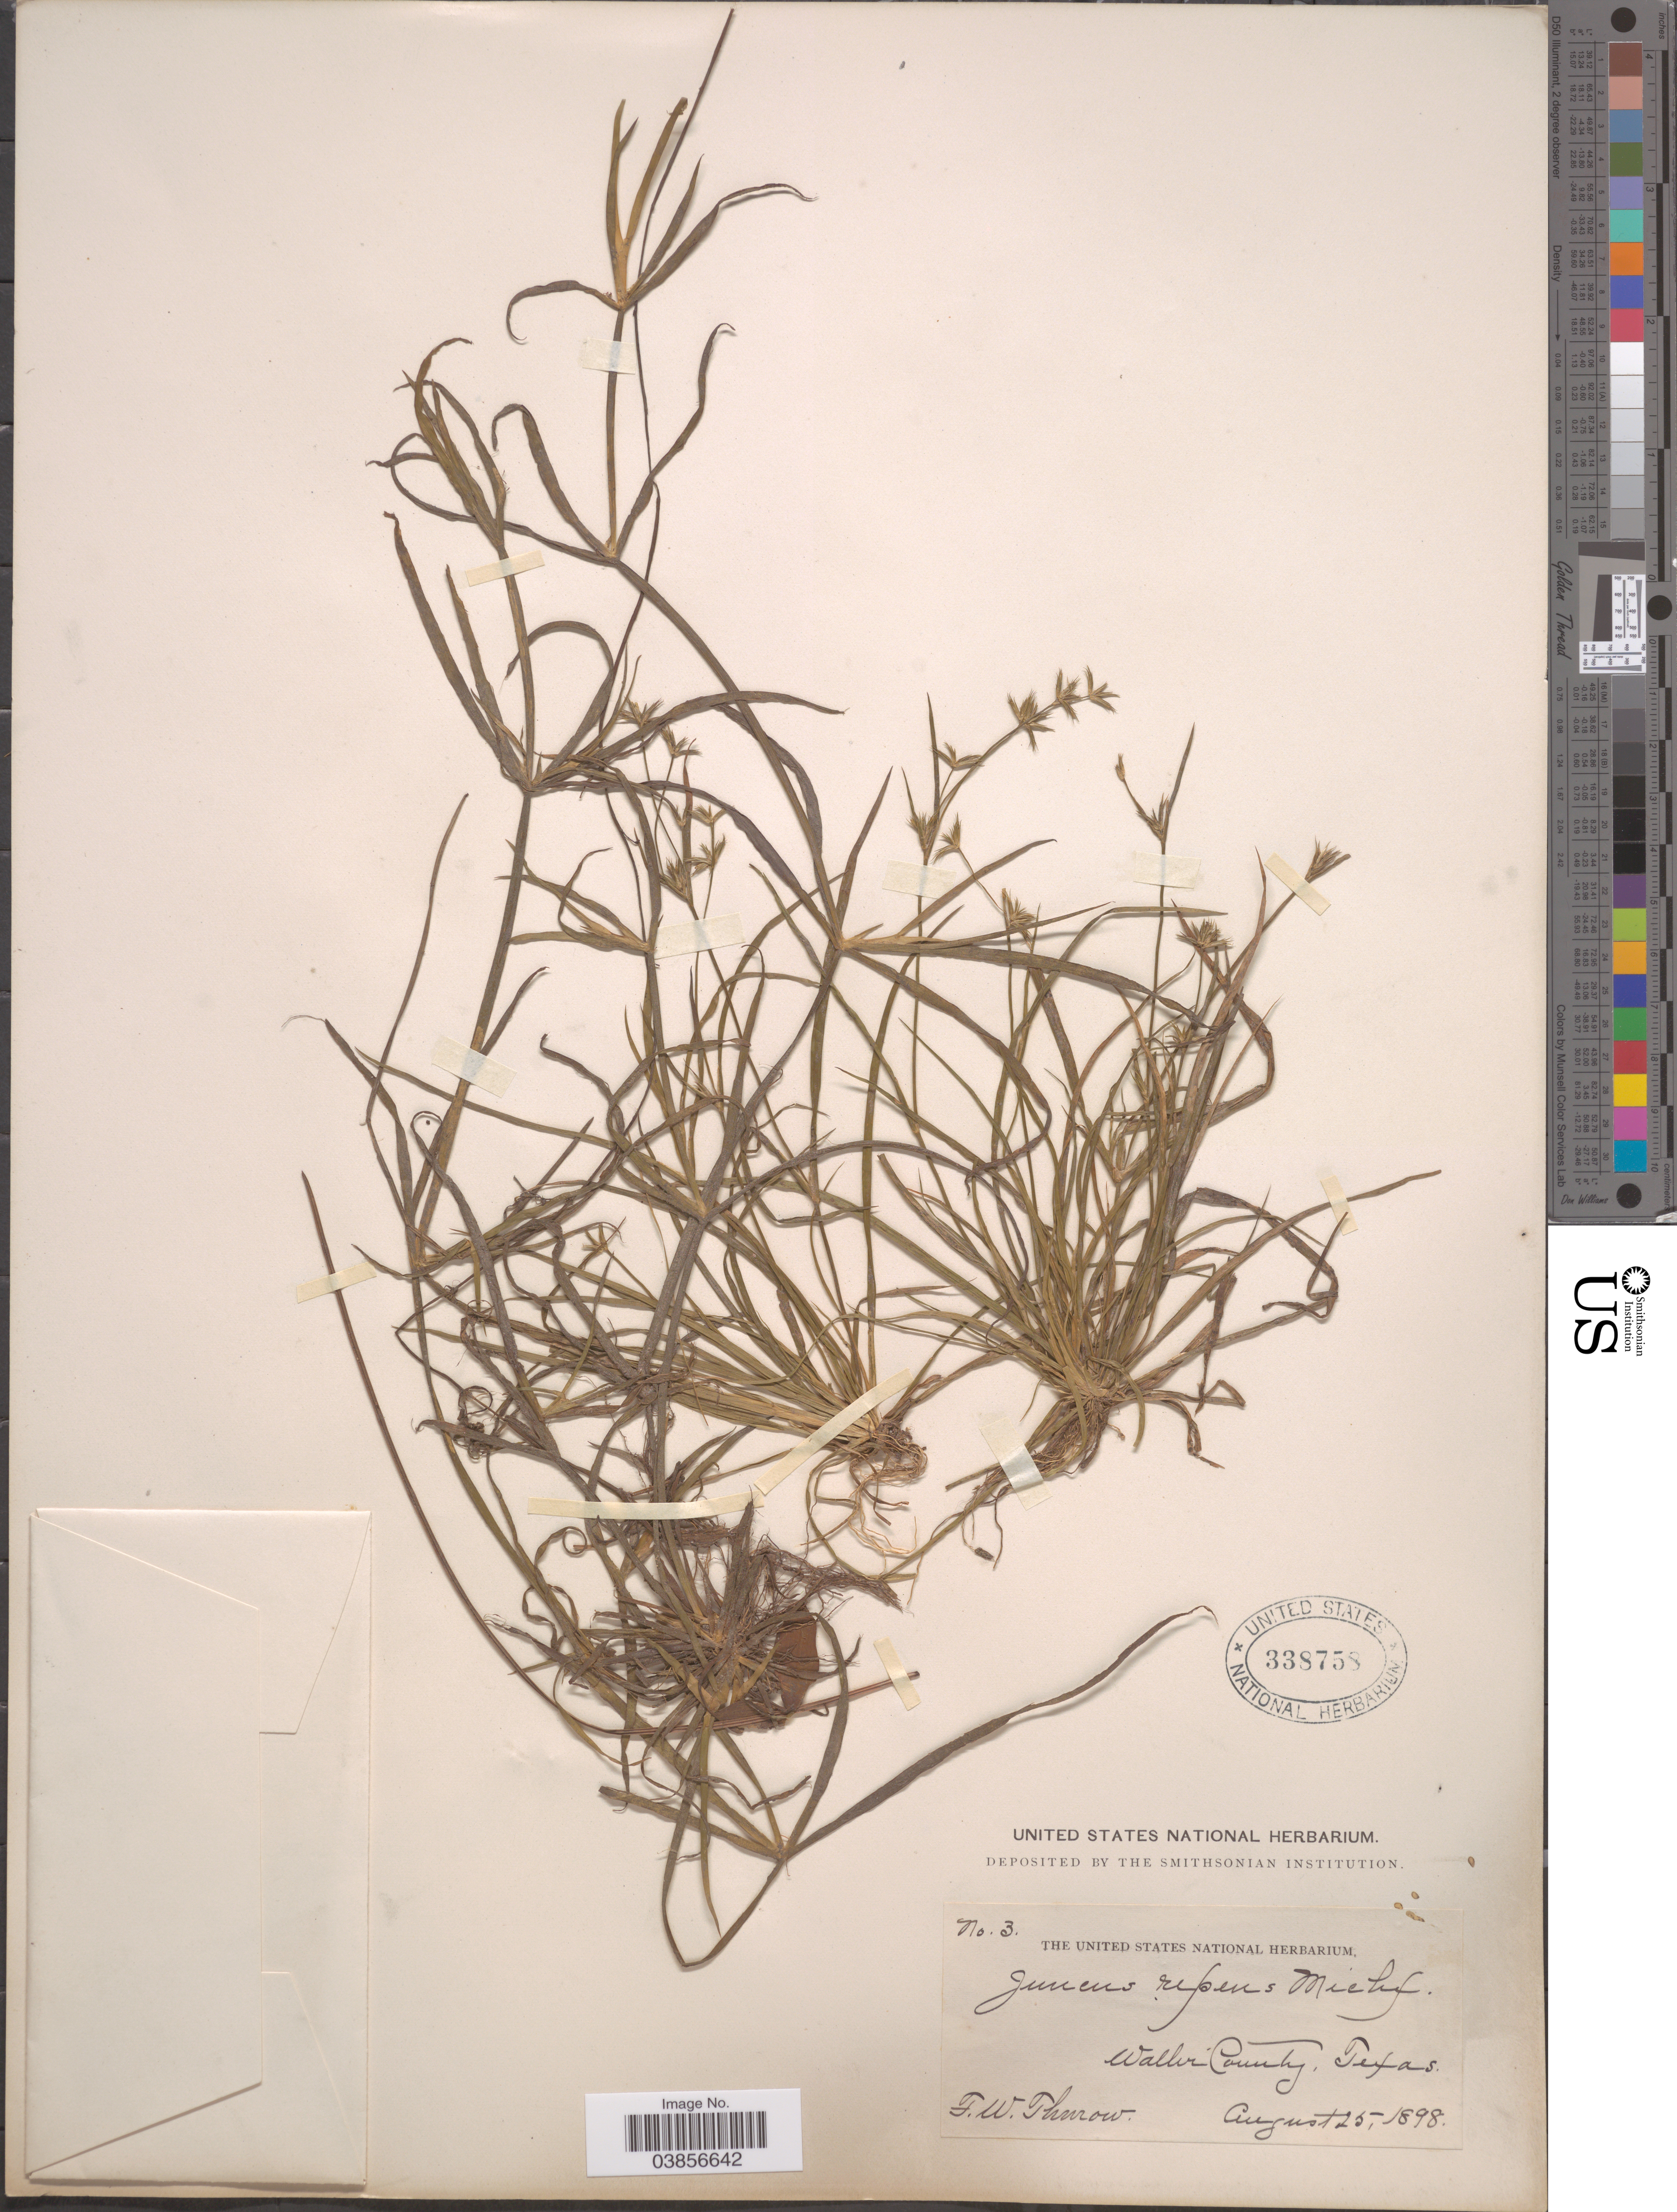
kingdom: Plantae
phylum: Tracheophyta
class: Liliopsida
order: Poales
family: Juncaceae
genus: Juncus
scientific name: Juncus repens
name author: Michx.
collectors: F. W. Thurow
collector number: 3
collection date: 1898-08-25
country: United States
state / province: Texas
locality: Waller County.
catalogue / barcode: US 338758